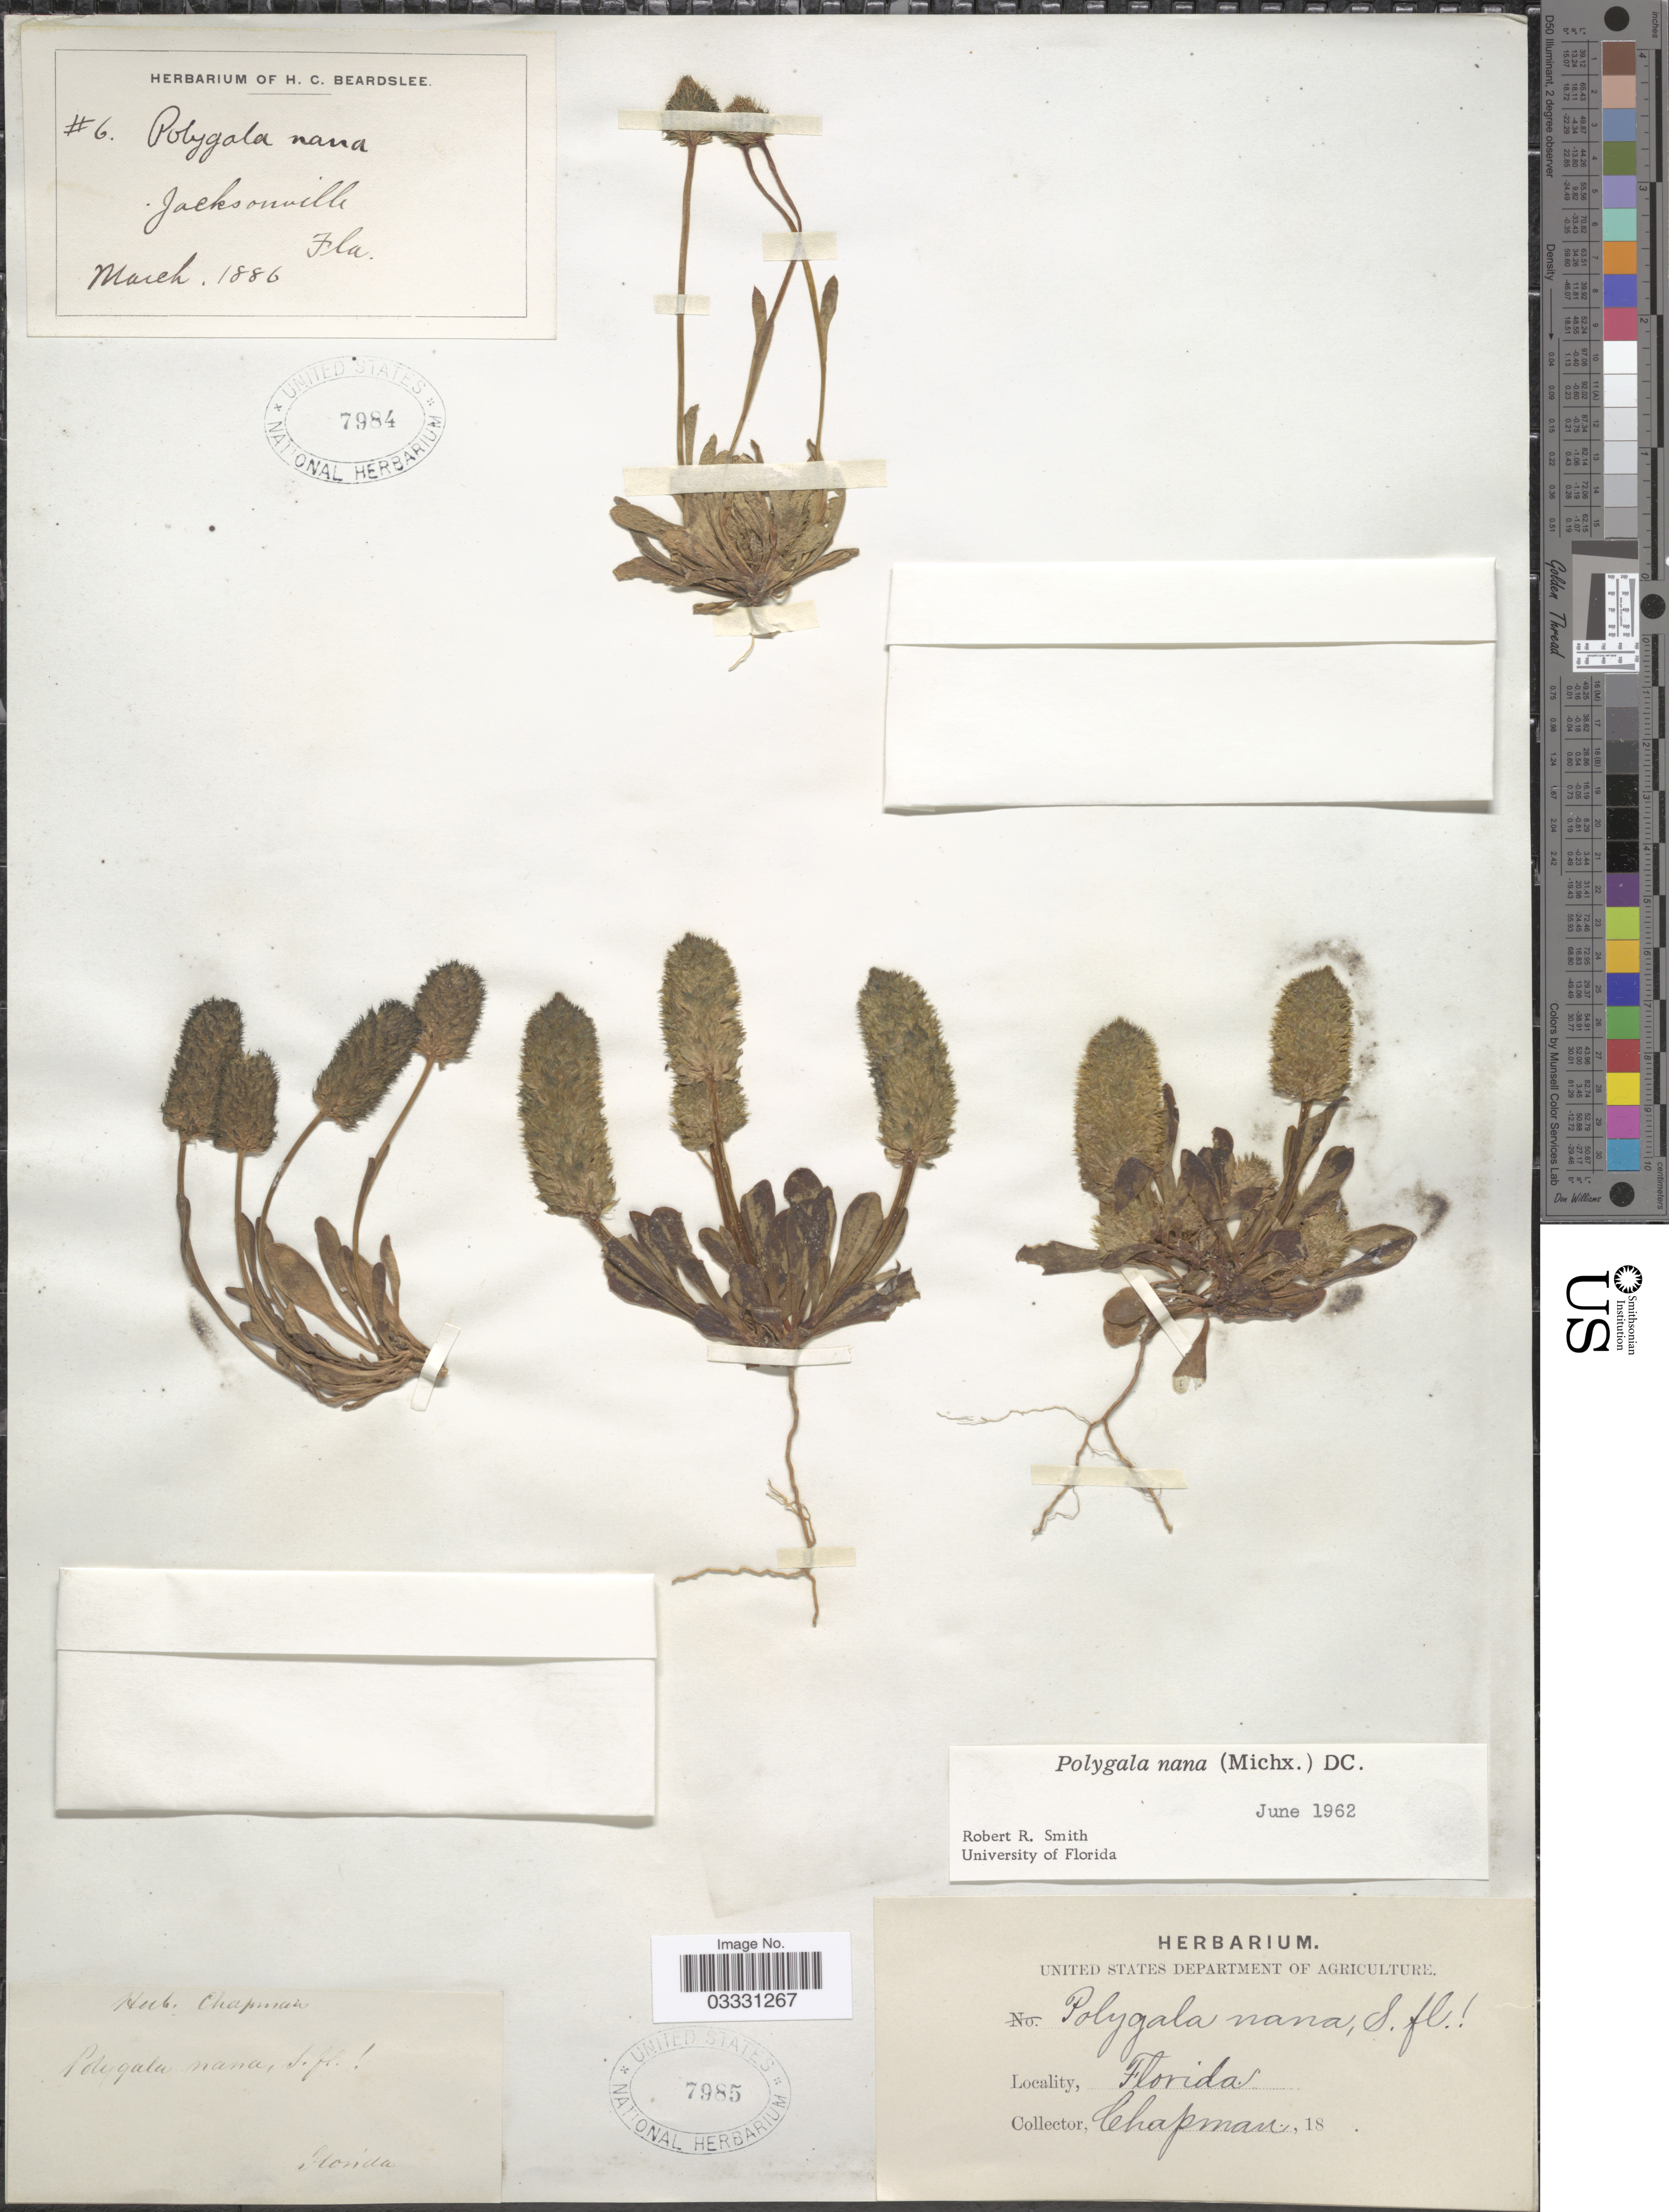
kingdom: Plantae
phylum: Tracheophyta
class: Magnoliopsida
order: Fabales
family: Polygalaceae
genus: Polygala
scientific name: Polygala nana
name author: (Michx.) DC.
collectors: A. Chapman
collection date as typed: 18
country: United States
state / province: Florida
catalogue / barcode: US 7985-2